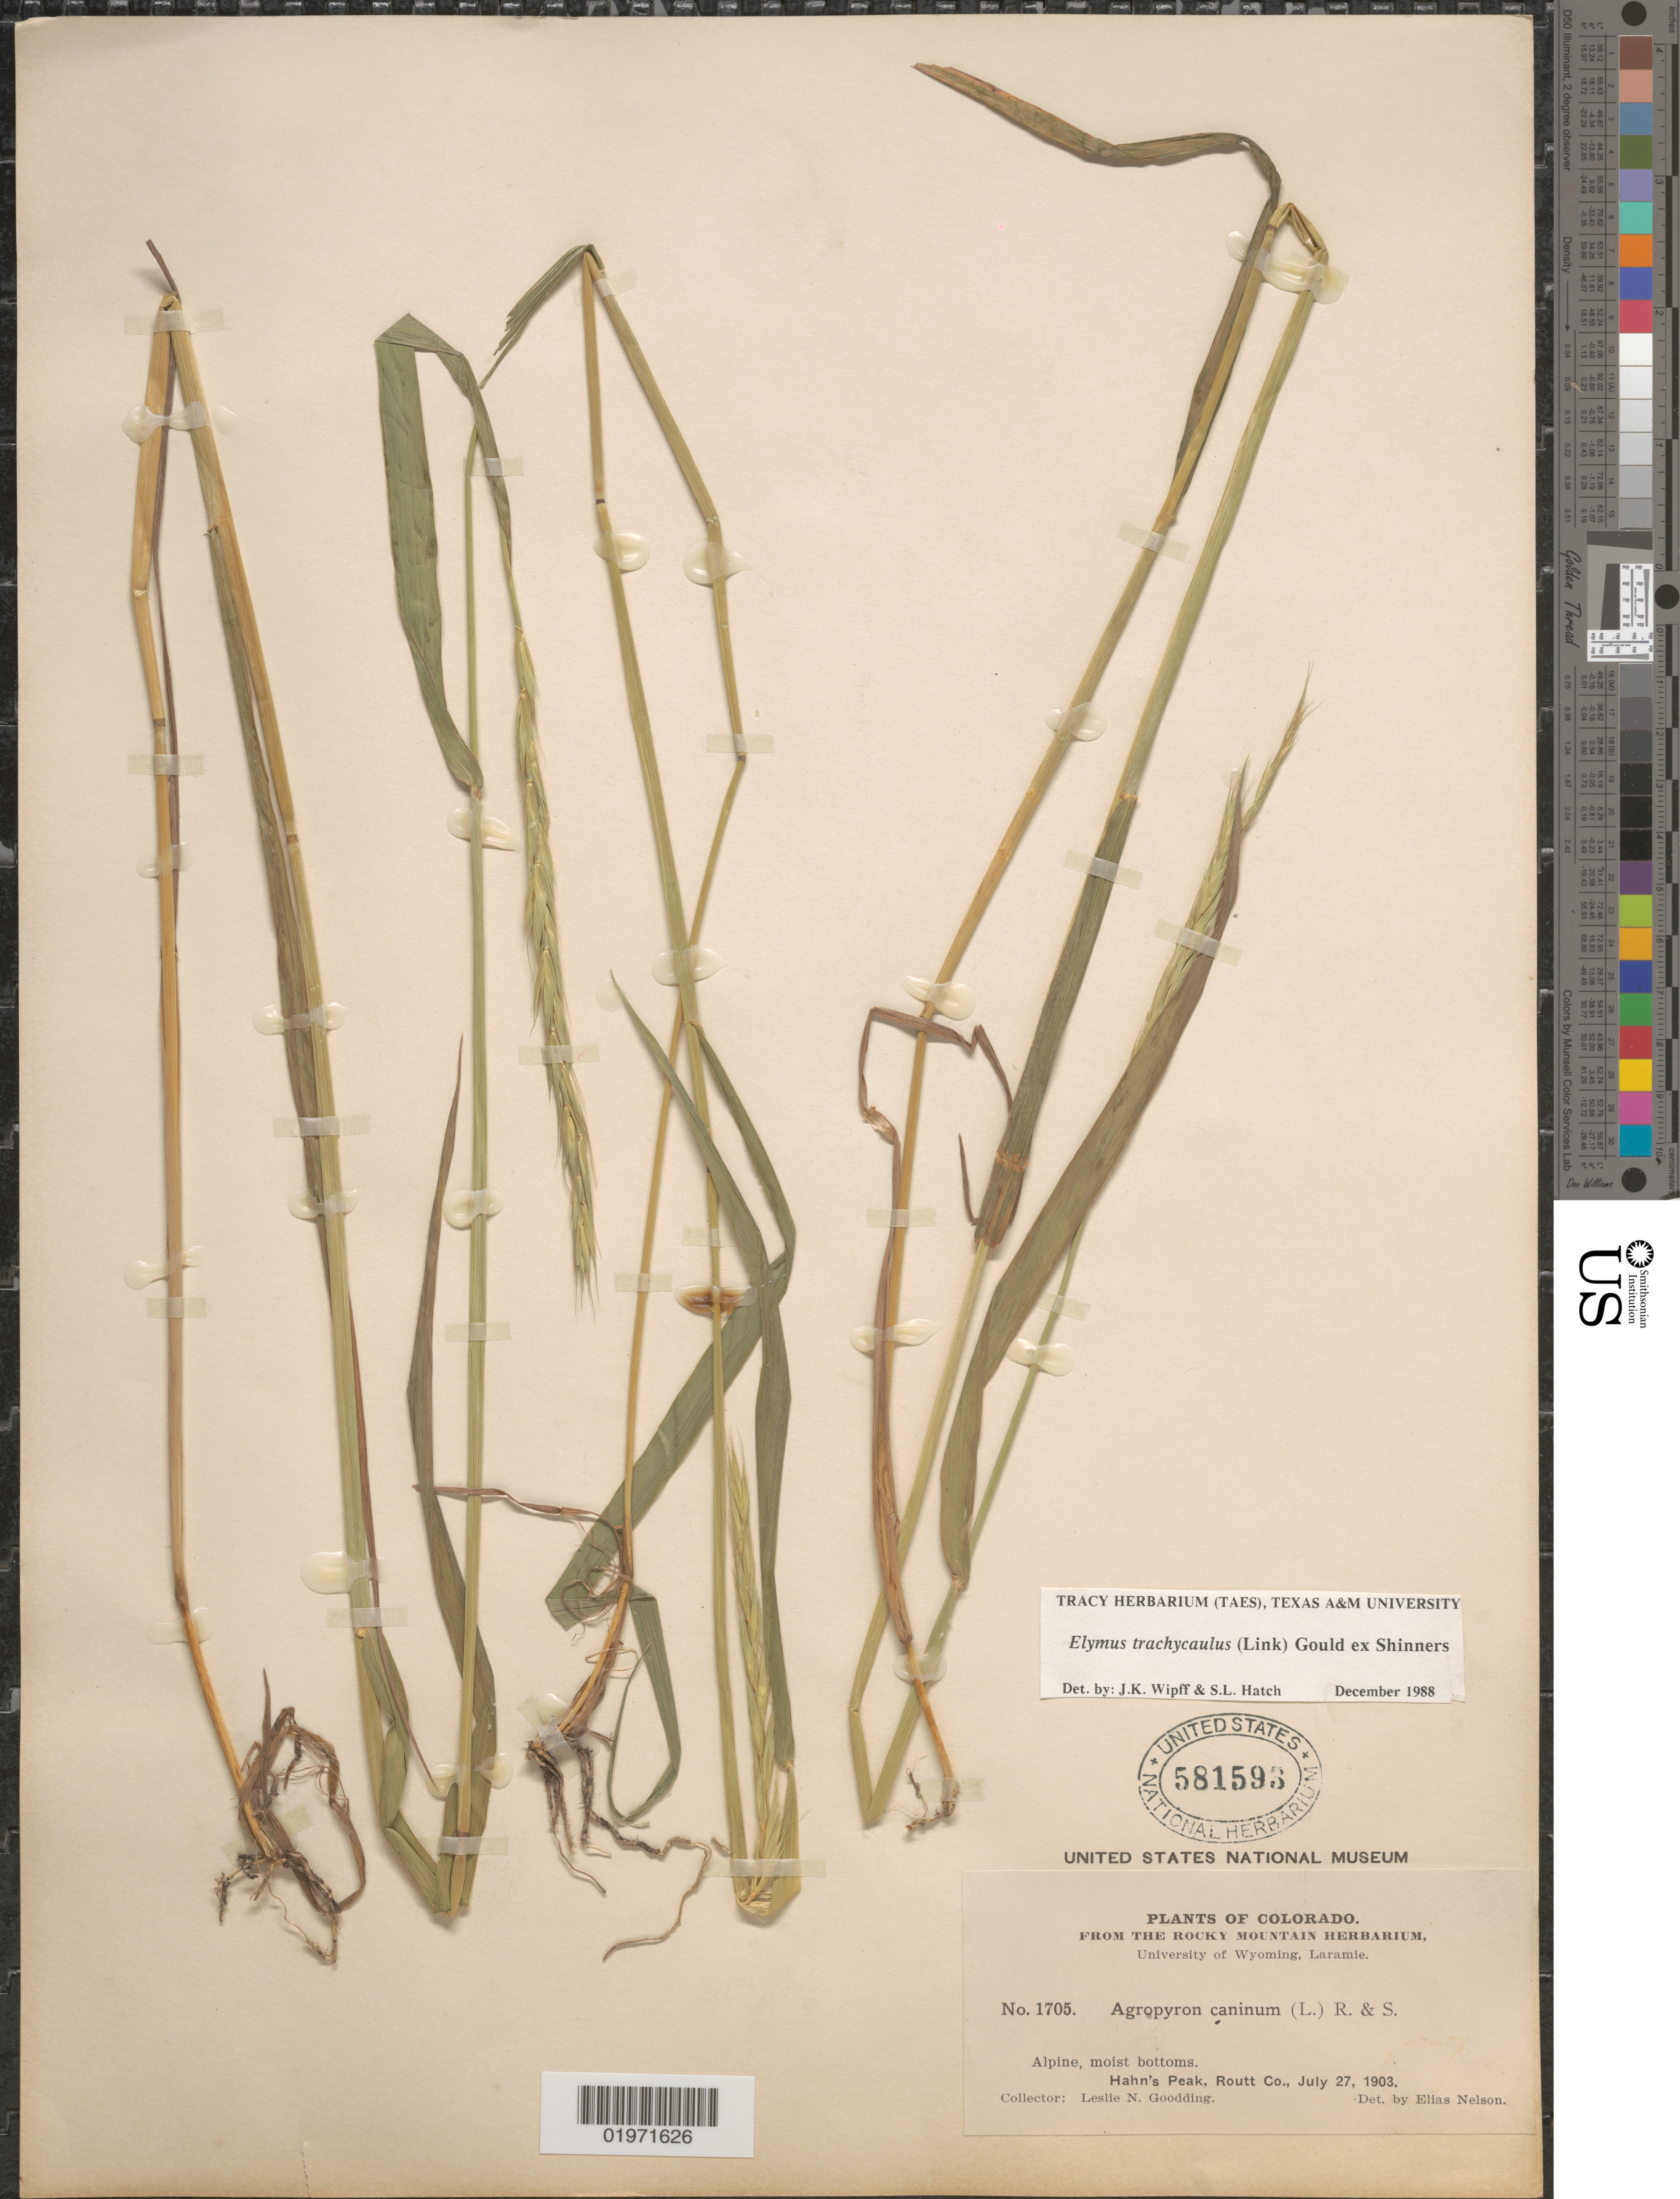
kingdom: Plantae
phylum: Tracheophyta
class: Liliopsida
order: Poales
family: Poaceae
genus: Elymus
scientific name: Elymus trachycaulus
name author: (Link) Gould ex Shinners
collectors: L. N. Goodding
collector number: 1705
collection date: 1903-07-27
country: United States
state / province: Colorado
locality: Hahn's Peak, Routt Co.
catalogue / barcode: US 581593